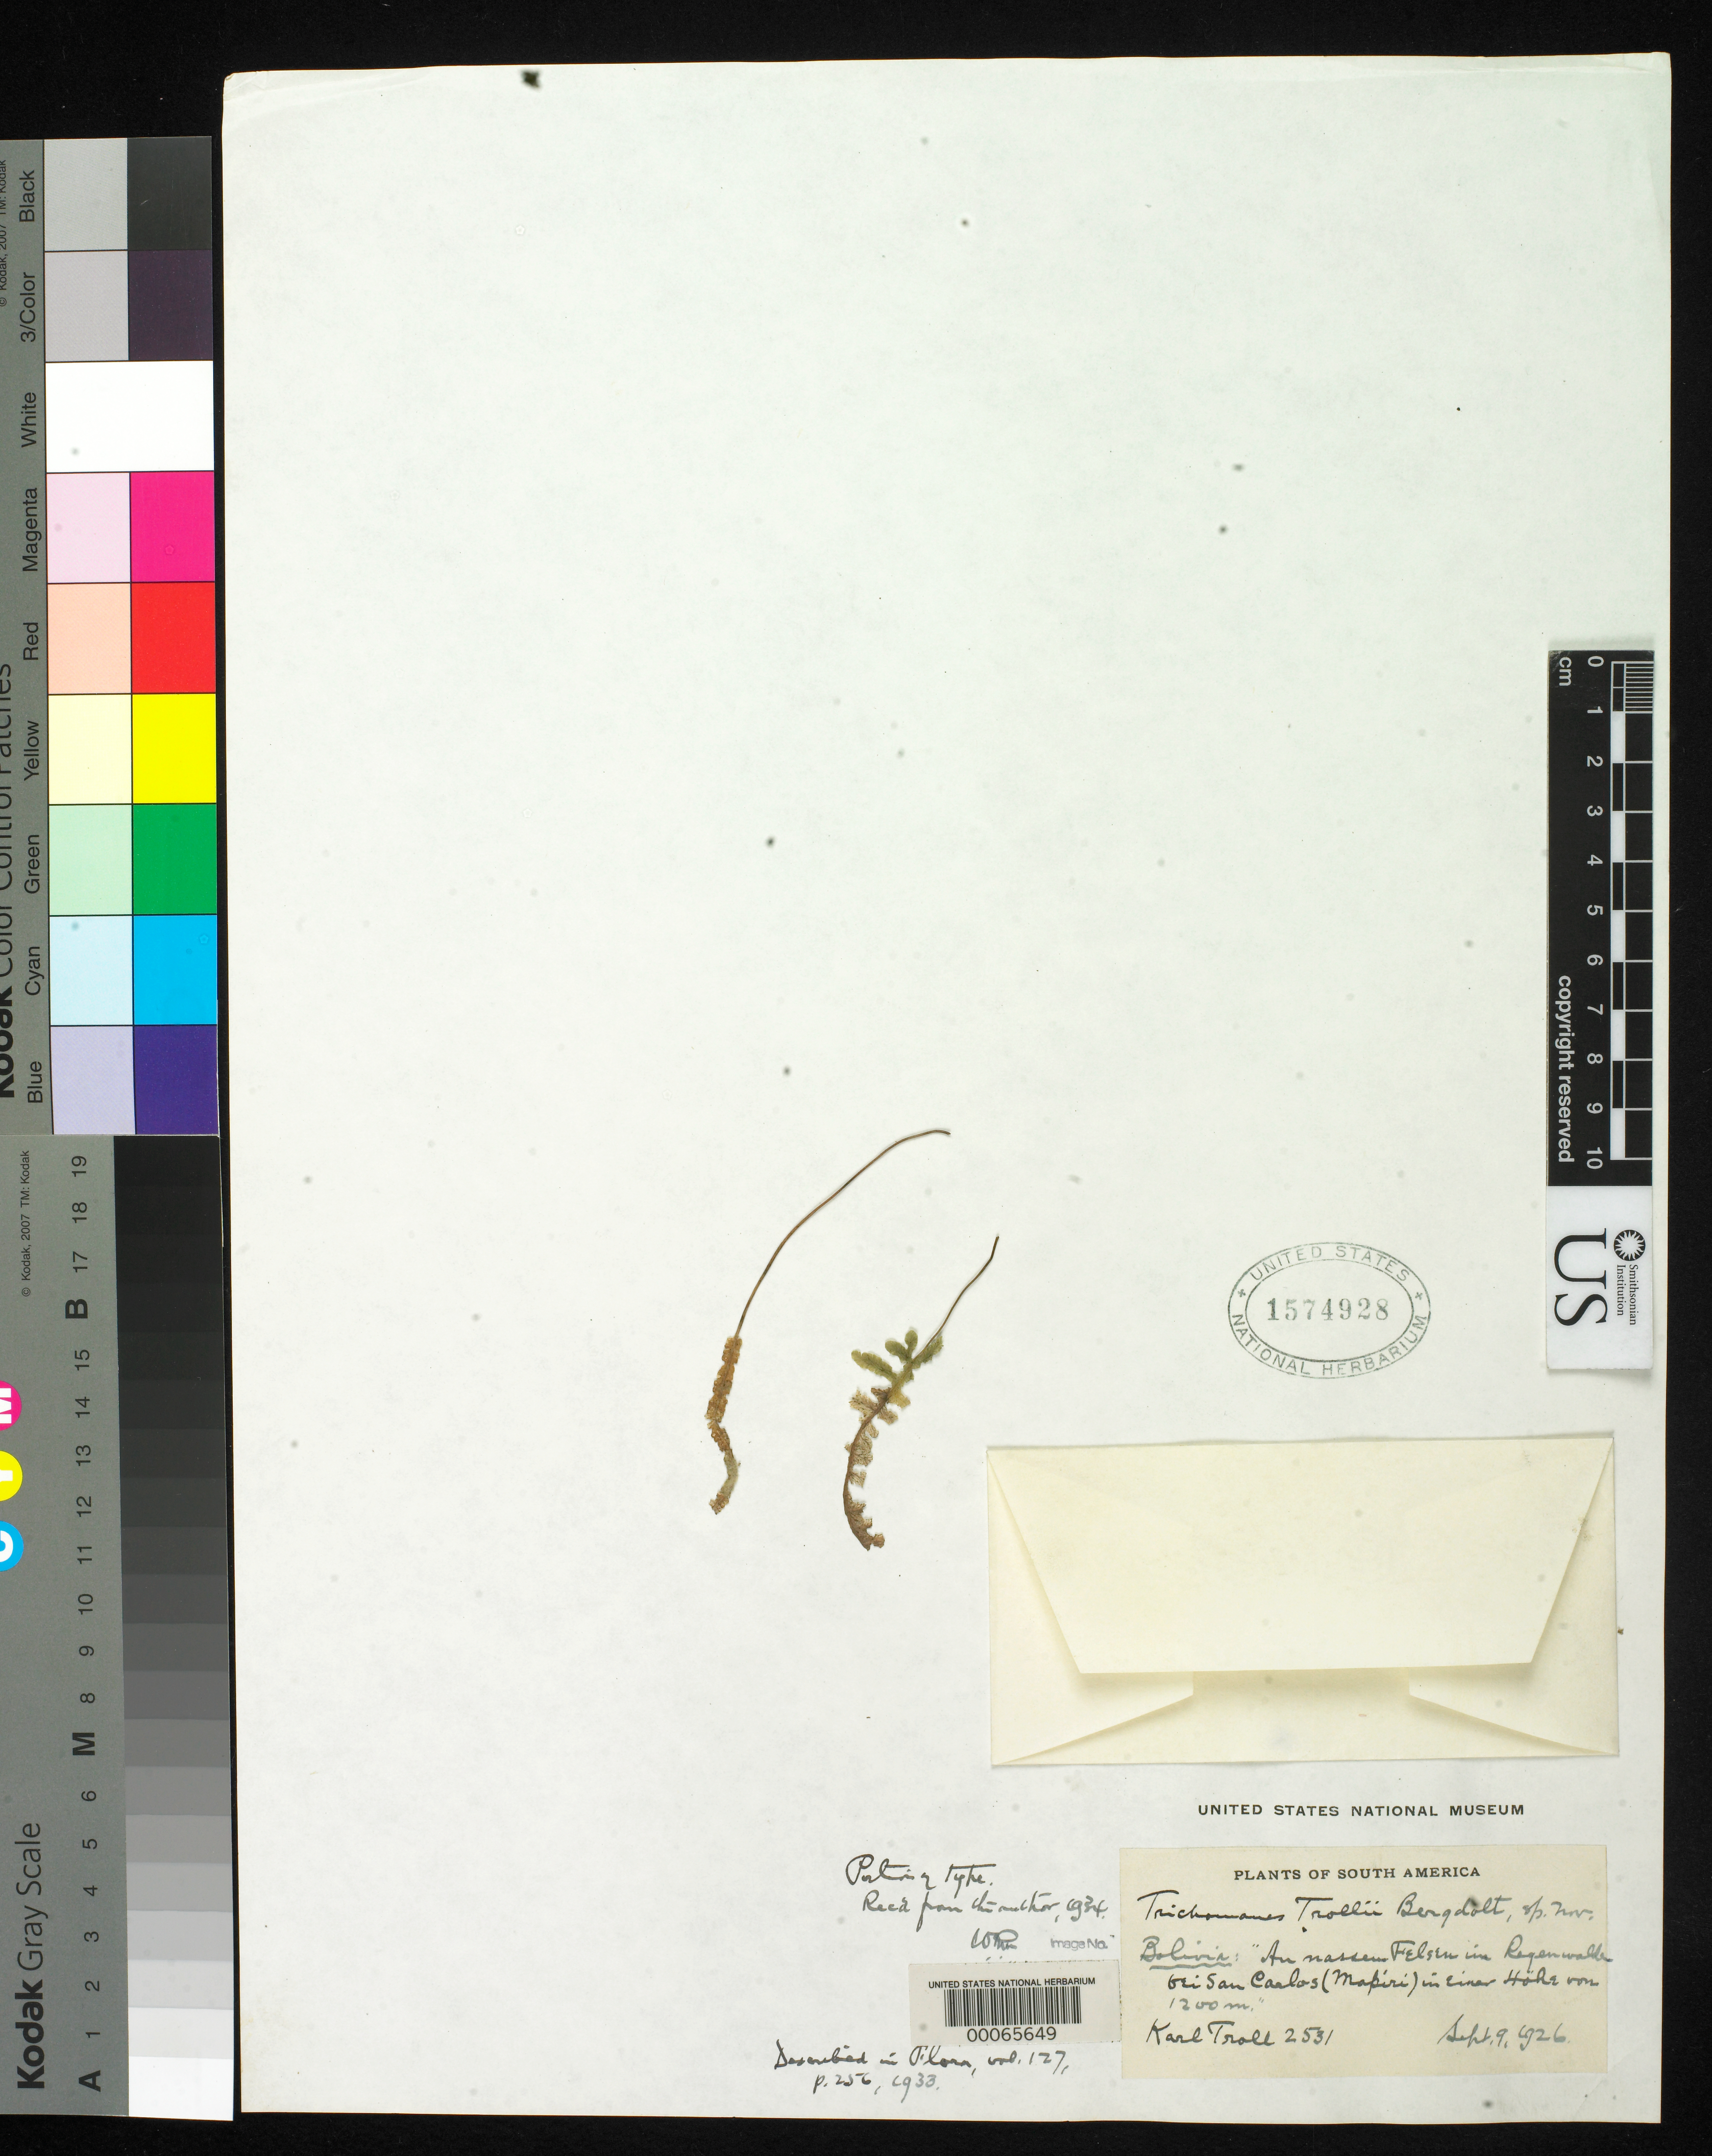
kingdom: Plantae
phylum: Tracheophyta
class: Polypodiopsida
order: Hymenophyllales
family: Hymenophyllaceae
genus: Trichomanes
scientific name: Trichomanes trollii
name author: Bergdolt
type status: Type Collection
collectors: K. Troll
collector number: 2531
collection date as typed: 09 Sep 1926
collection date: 1926-09-09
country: Bolivia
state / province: La Paz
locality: San Carlos, Mapiri.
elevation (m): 1200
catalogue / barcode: US 1574928